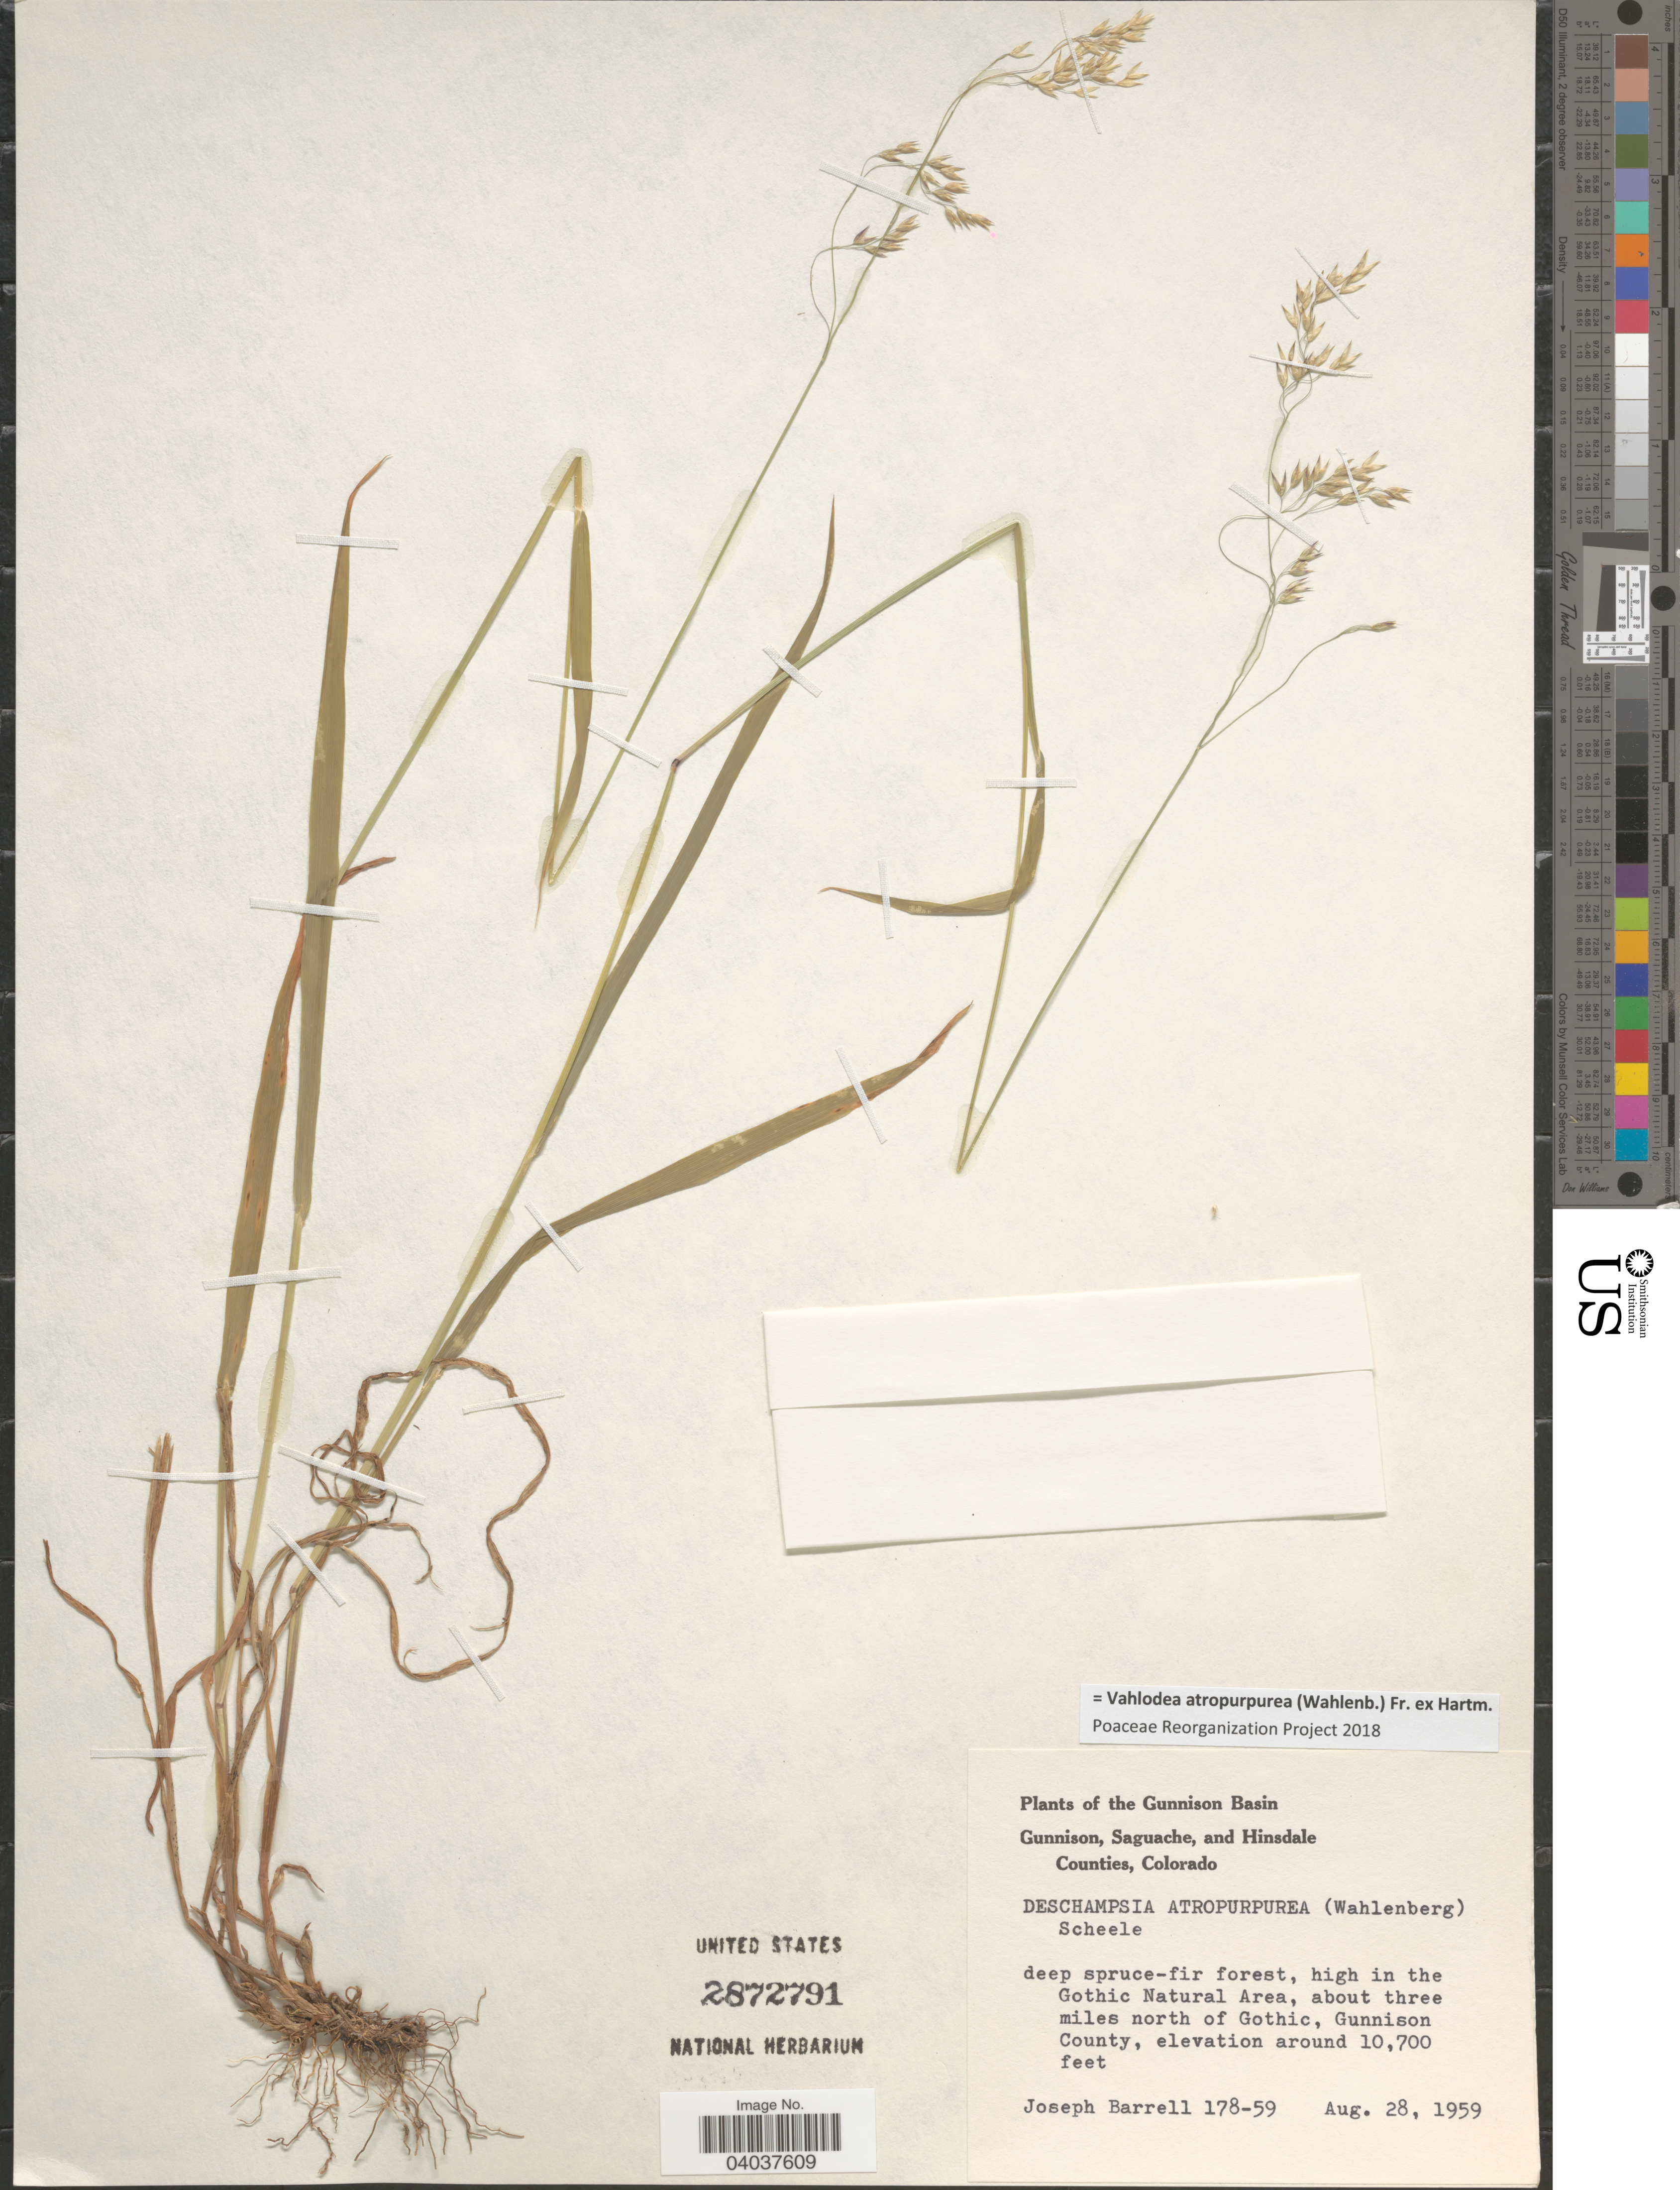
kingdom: Plantae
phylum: Tracheophyta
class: Liliopsida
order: Poales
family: Poaceae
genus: Vahlodea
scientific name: Vahlodea atropurpurea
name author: (Wahlenb.) Fr. ex Hartm.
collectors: J. Barrell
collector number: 178-59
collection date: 1959-08-28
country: United States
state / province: Colorado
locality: The Gunnison Basin. High in the Gothic Natural Area, about three miles north of Gothic, Gunnison County.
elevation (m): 3261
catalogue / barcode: US 2872791